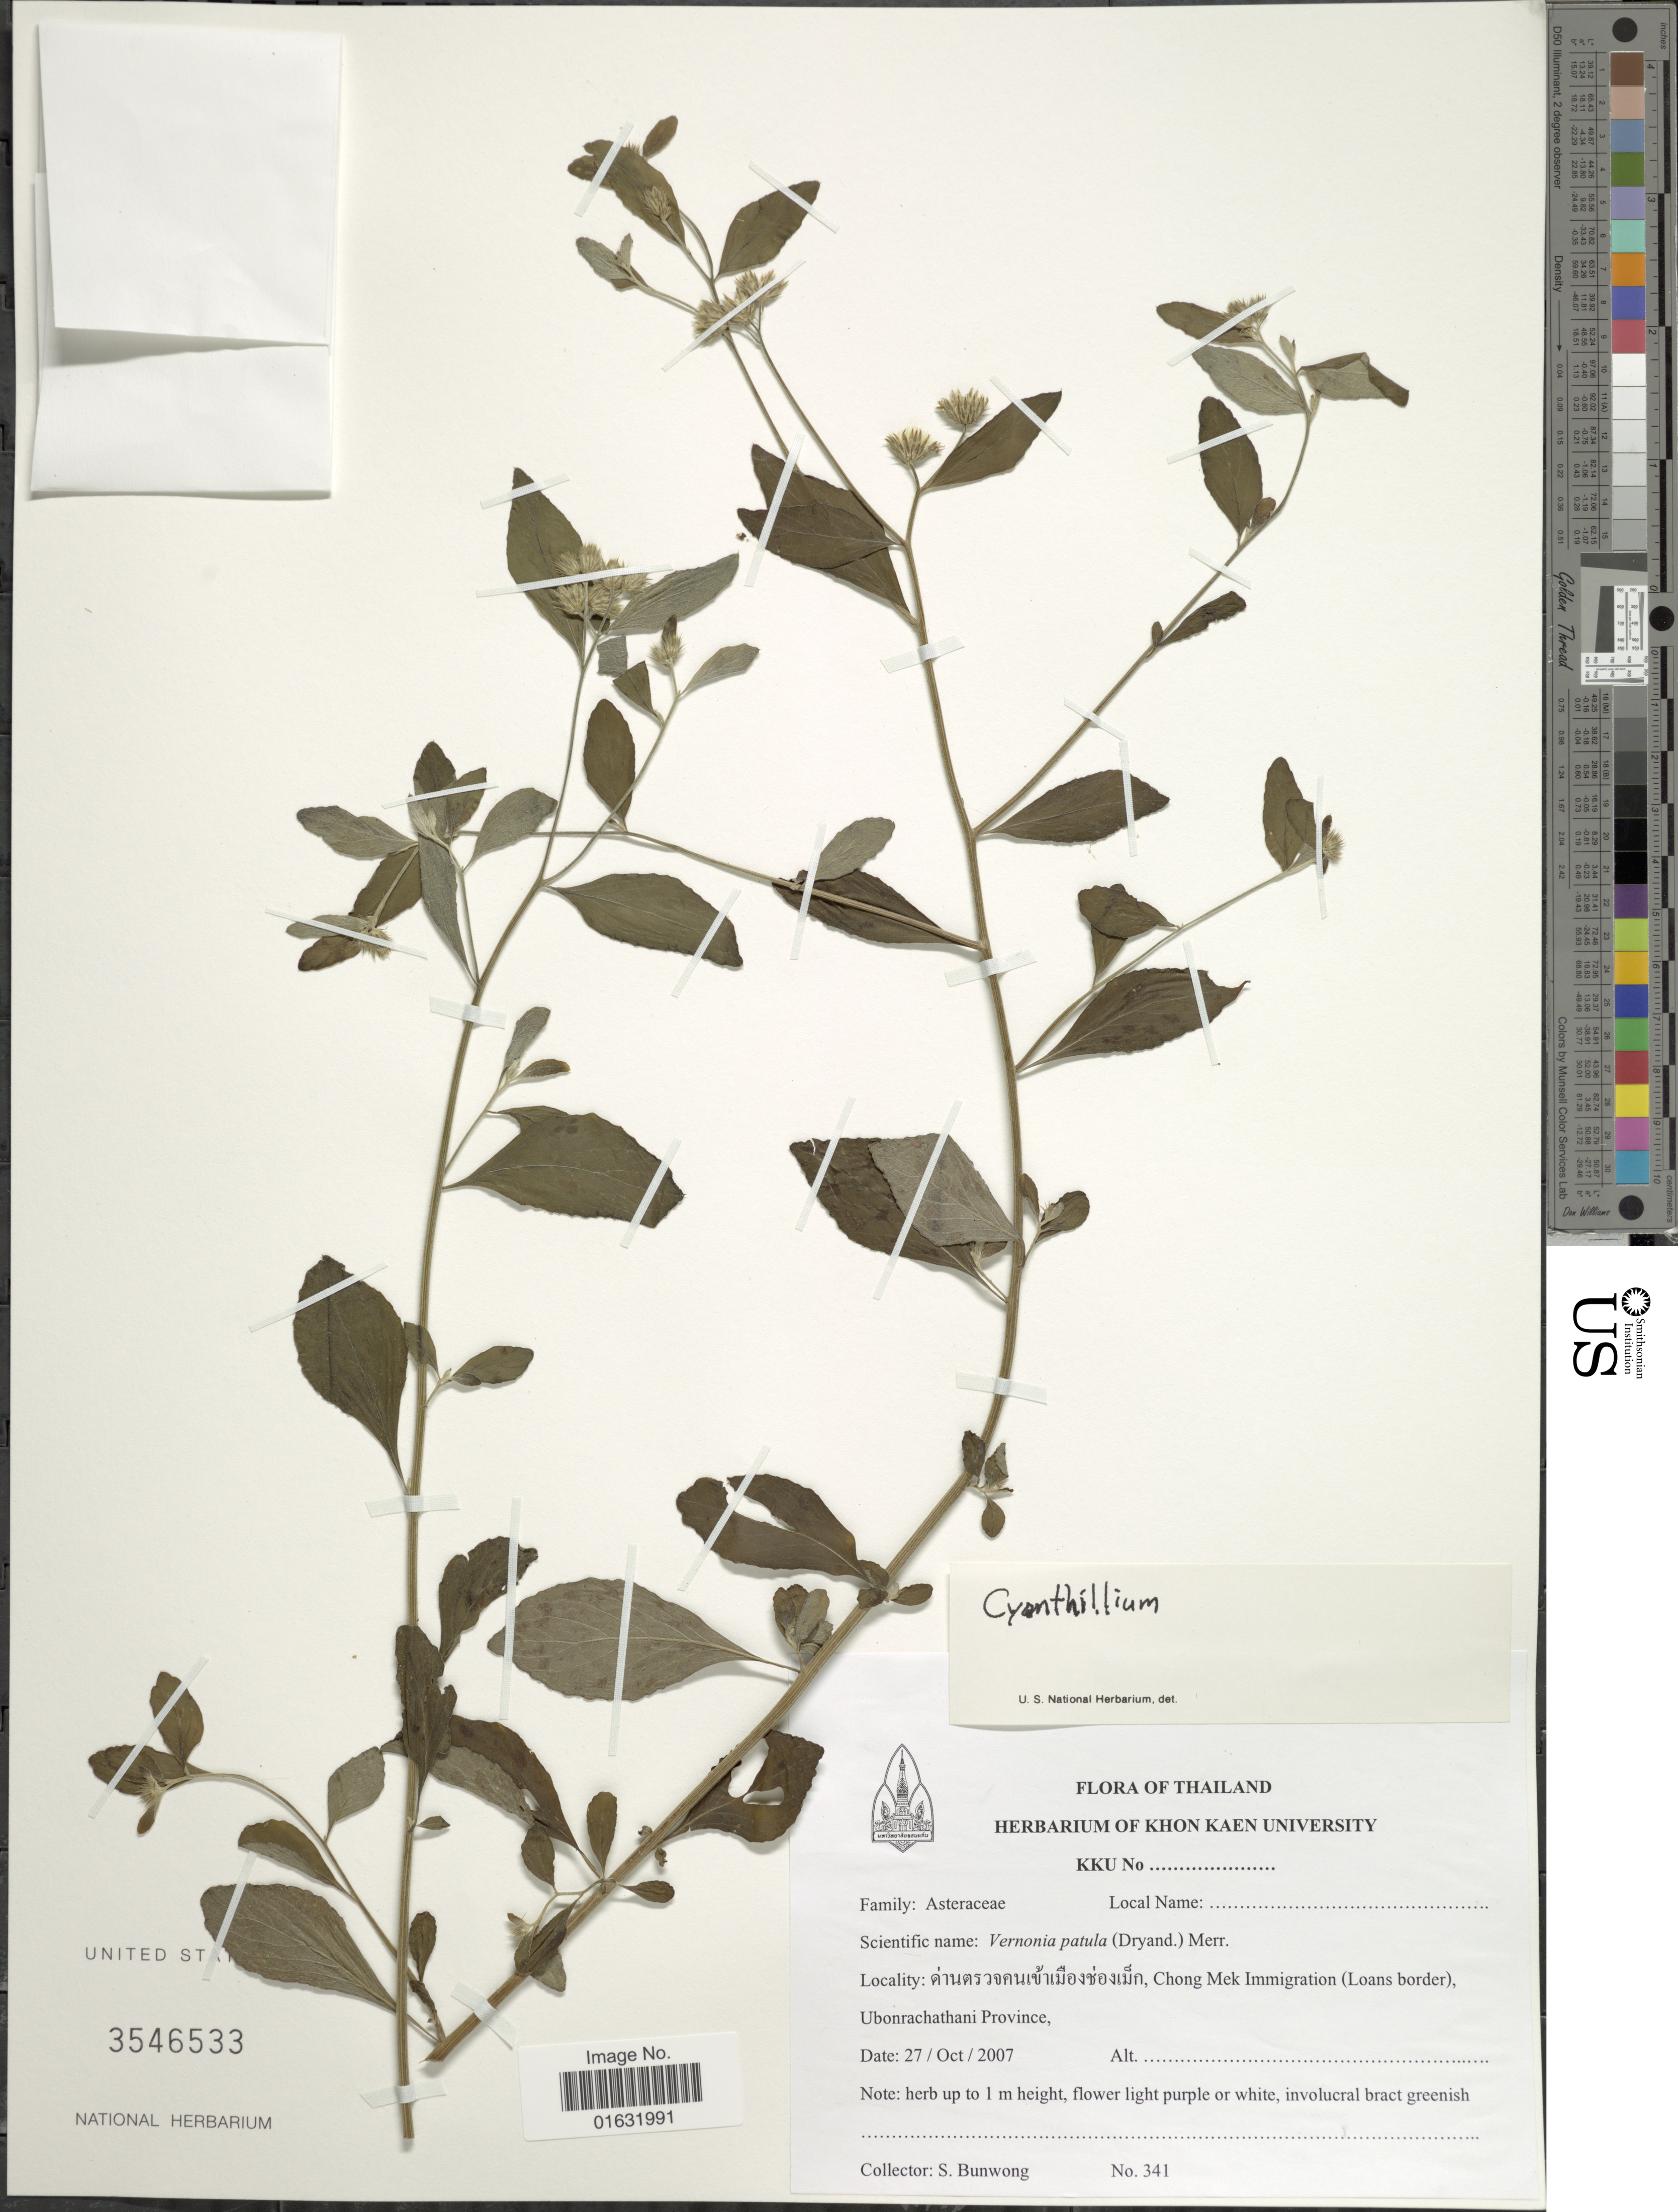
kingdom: Plantae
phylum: Tracheophyta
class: Magnoliopsida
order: Asterales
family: Asteraceae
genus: Cyanthillium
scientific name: Cyanthillium patulum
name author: (Aiton) H. Rob.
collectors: S. Bunwong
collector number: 341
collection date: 2007-10-27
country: Thailand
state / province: Ubon Ratchathani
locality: Thailand, Chong, Mek Immigration (Loans border), Ubonrachathani Province.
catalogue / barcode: US 3546533